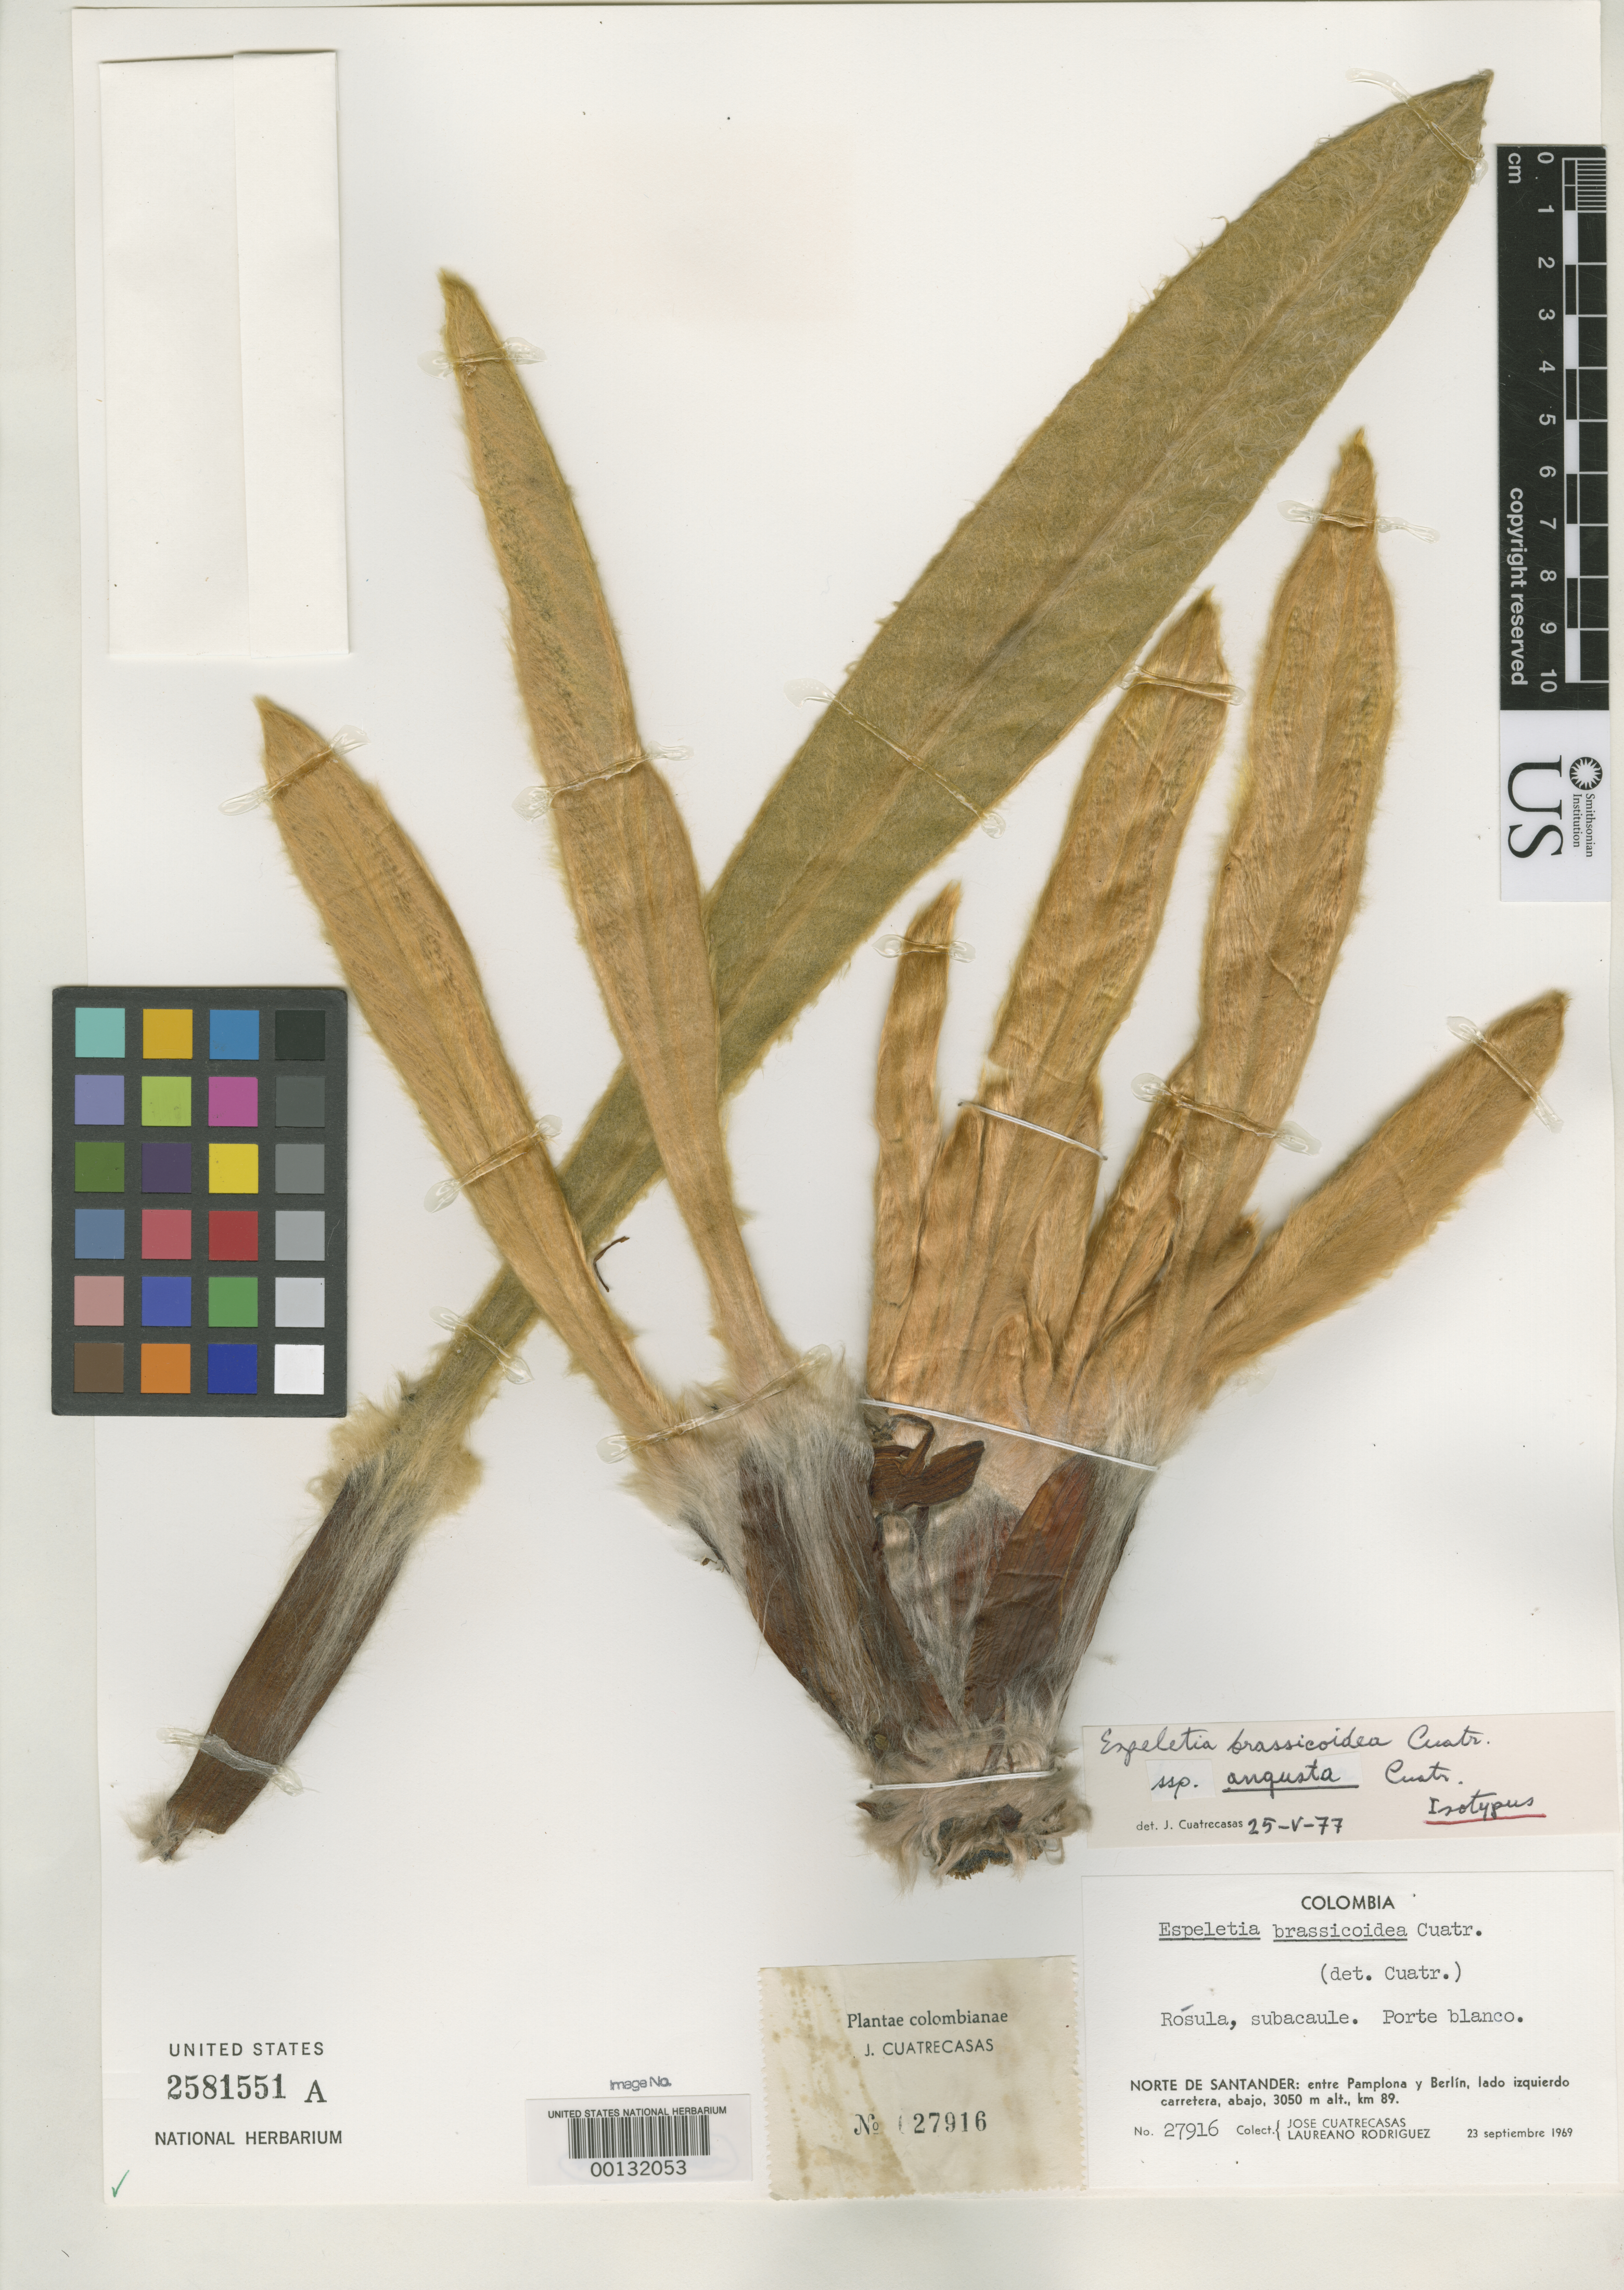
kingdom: Plantae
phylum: Tracheophyta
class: Magnoliopsida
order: Asterales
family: Asteraceae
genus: Espeletia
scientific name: Espeletia brassicoidea subsp. angusta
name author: Cuatrec.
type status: Isotype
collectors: J. Cuatrecasas & L. Rodriguez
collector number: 27916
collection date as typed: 23 Sep 1969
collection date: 1969-09-23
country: Colombia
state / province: Norte de Santander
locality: Between Pamplona & Berlin, Km 89.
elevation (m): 3050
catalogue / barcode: US 2581551A